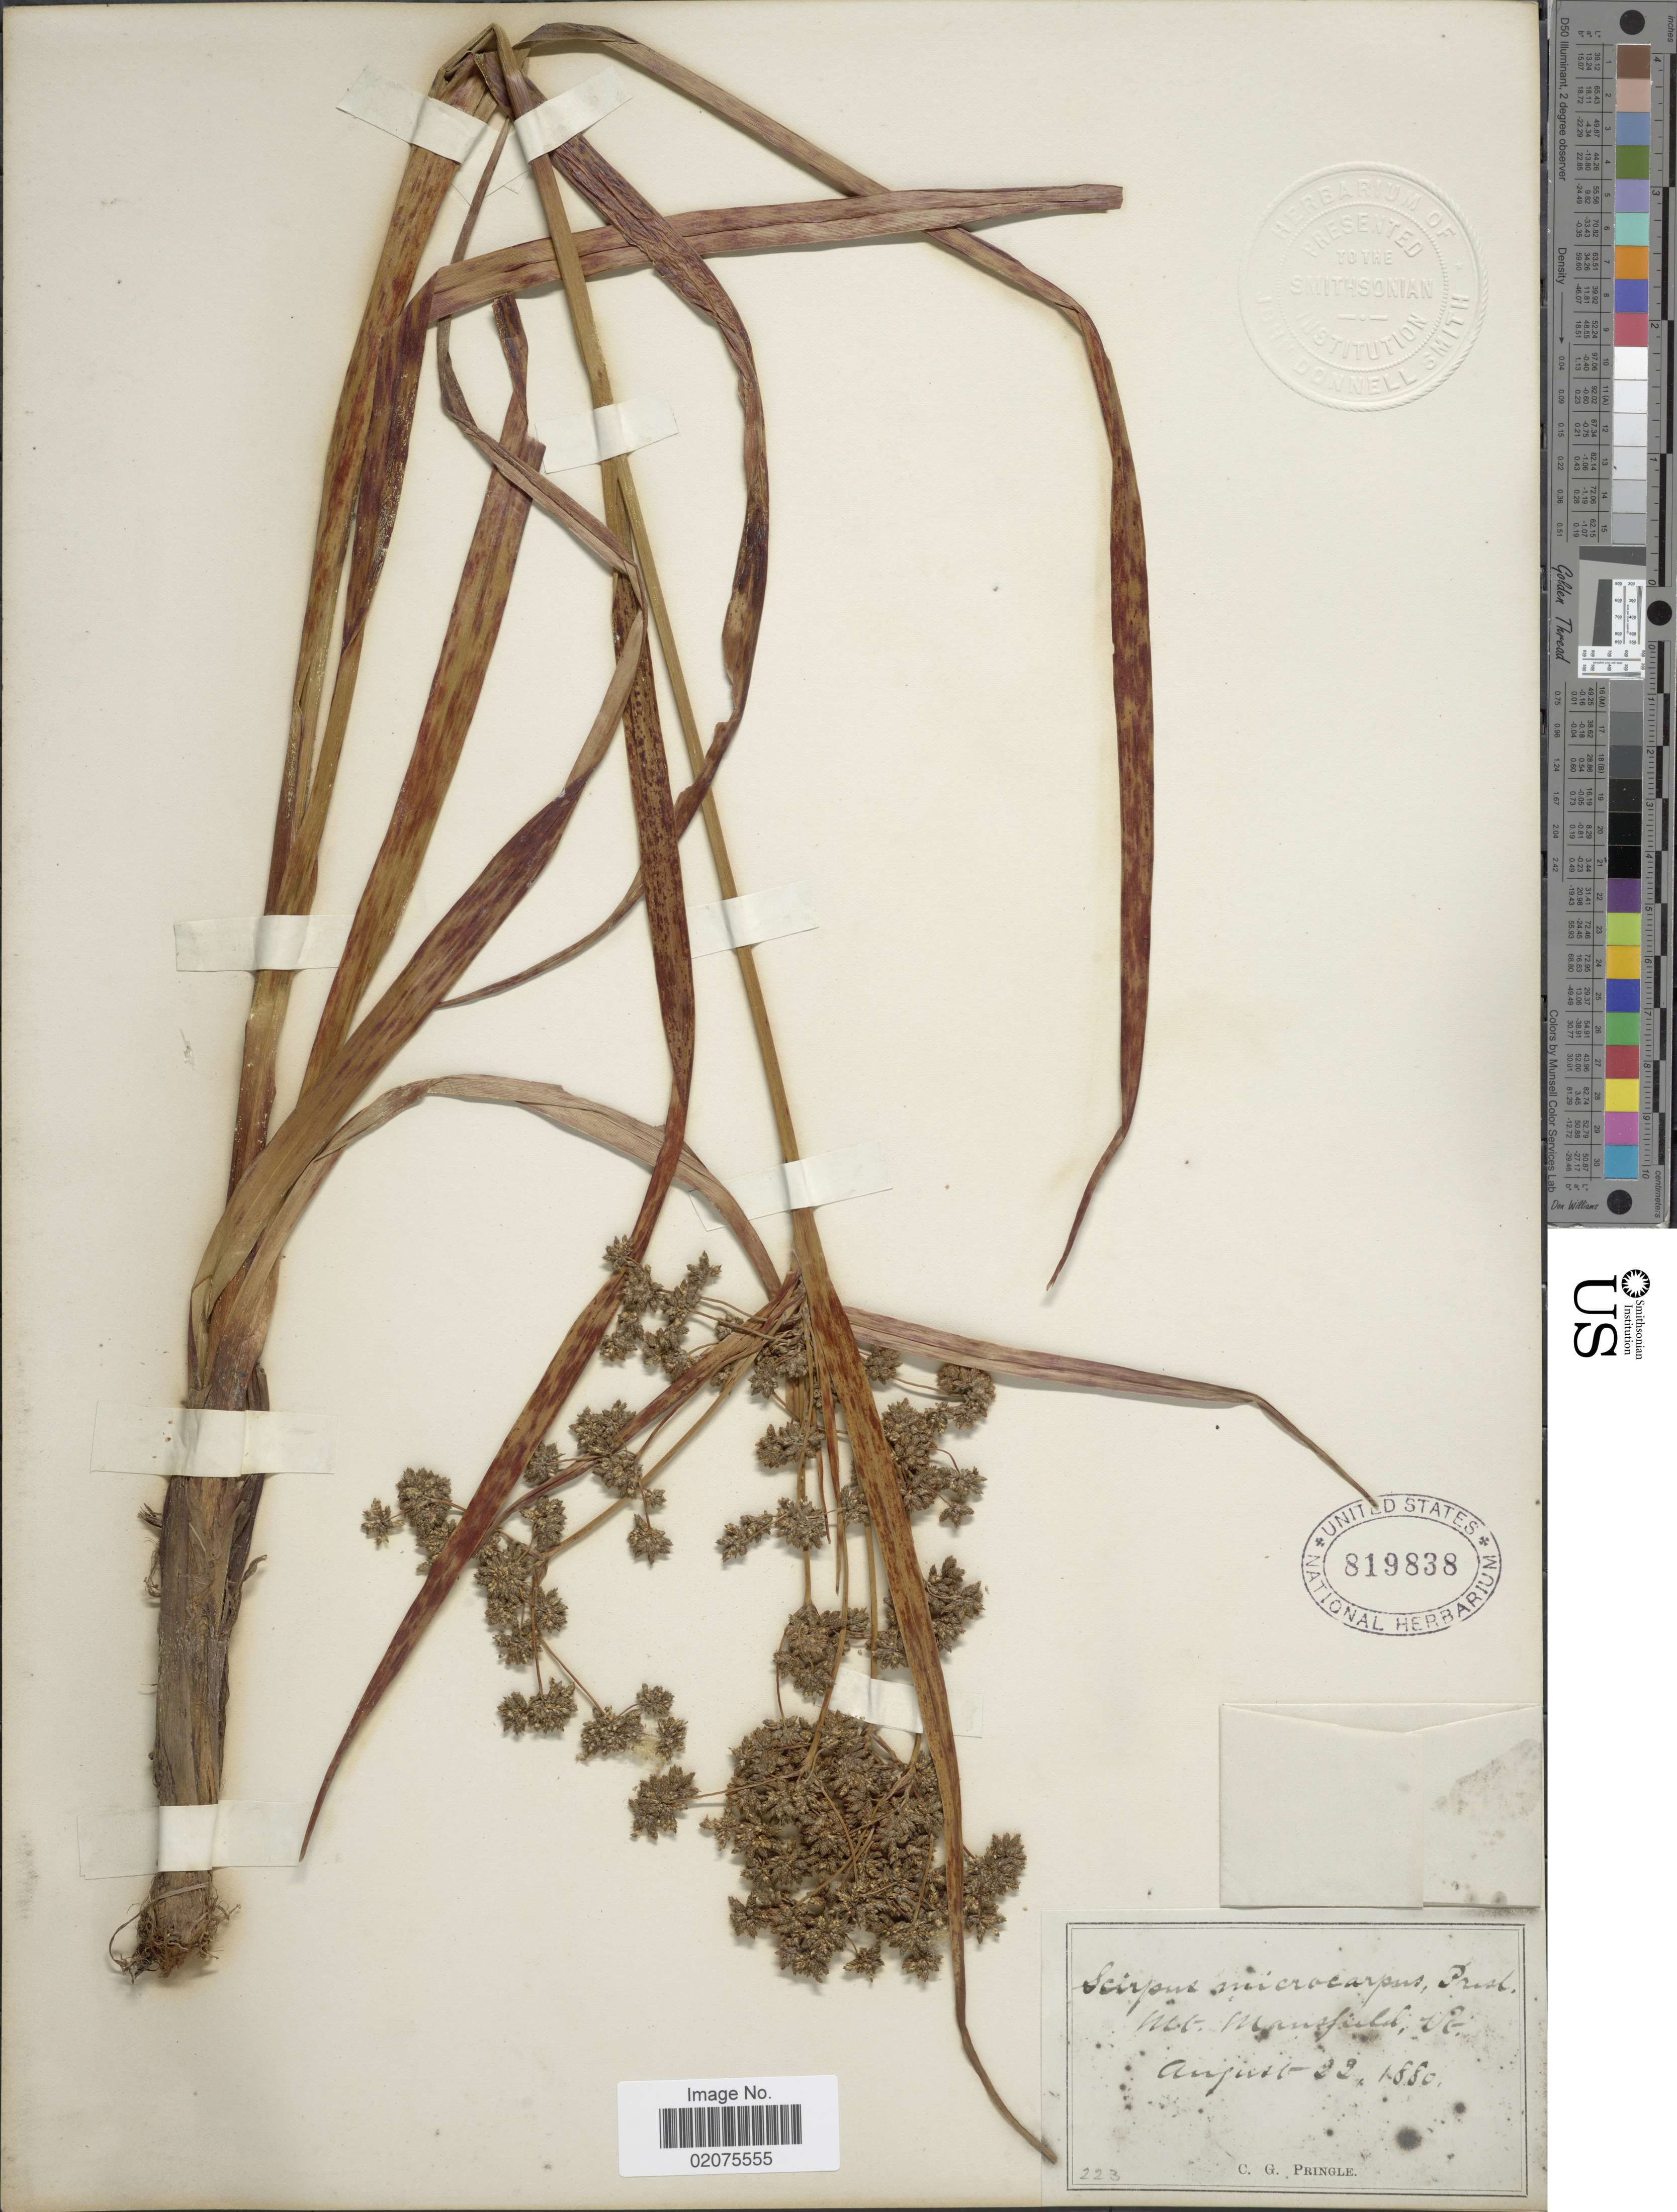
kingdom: Plantae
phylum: Tracheophyta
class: Liliopsida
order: Poales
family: Cyperaceae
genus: Scirpus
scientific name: Scirpus microcarpus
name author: J. Presl & C. Presl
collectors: C. G. Pringle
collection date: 1880-08-22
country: United States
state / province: Vermont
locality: Mt. Mansfield, VT.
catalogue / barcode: US 819838